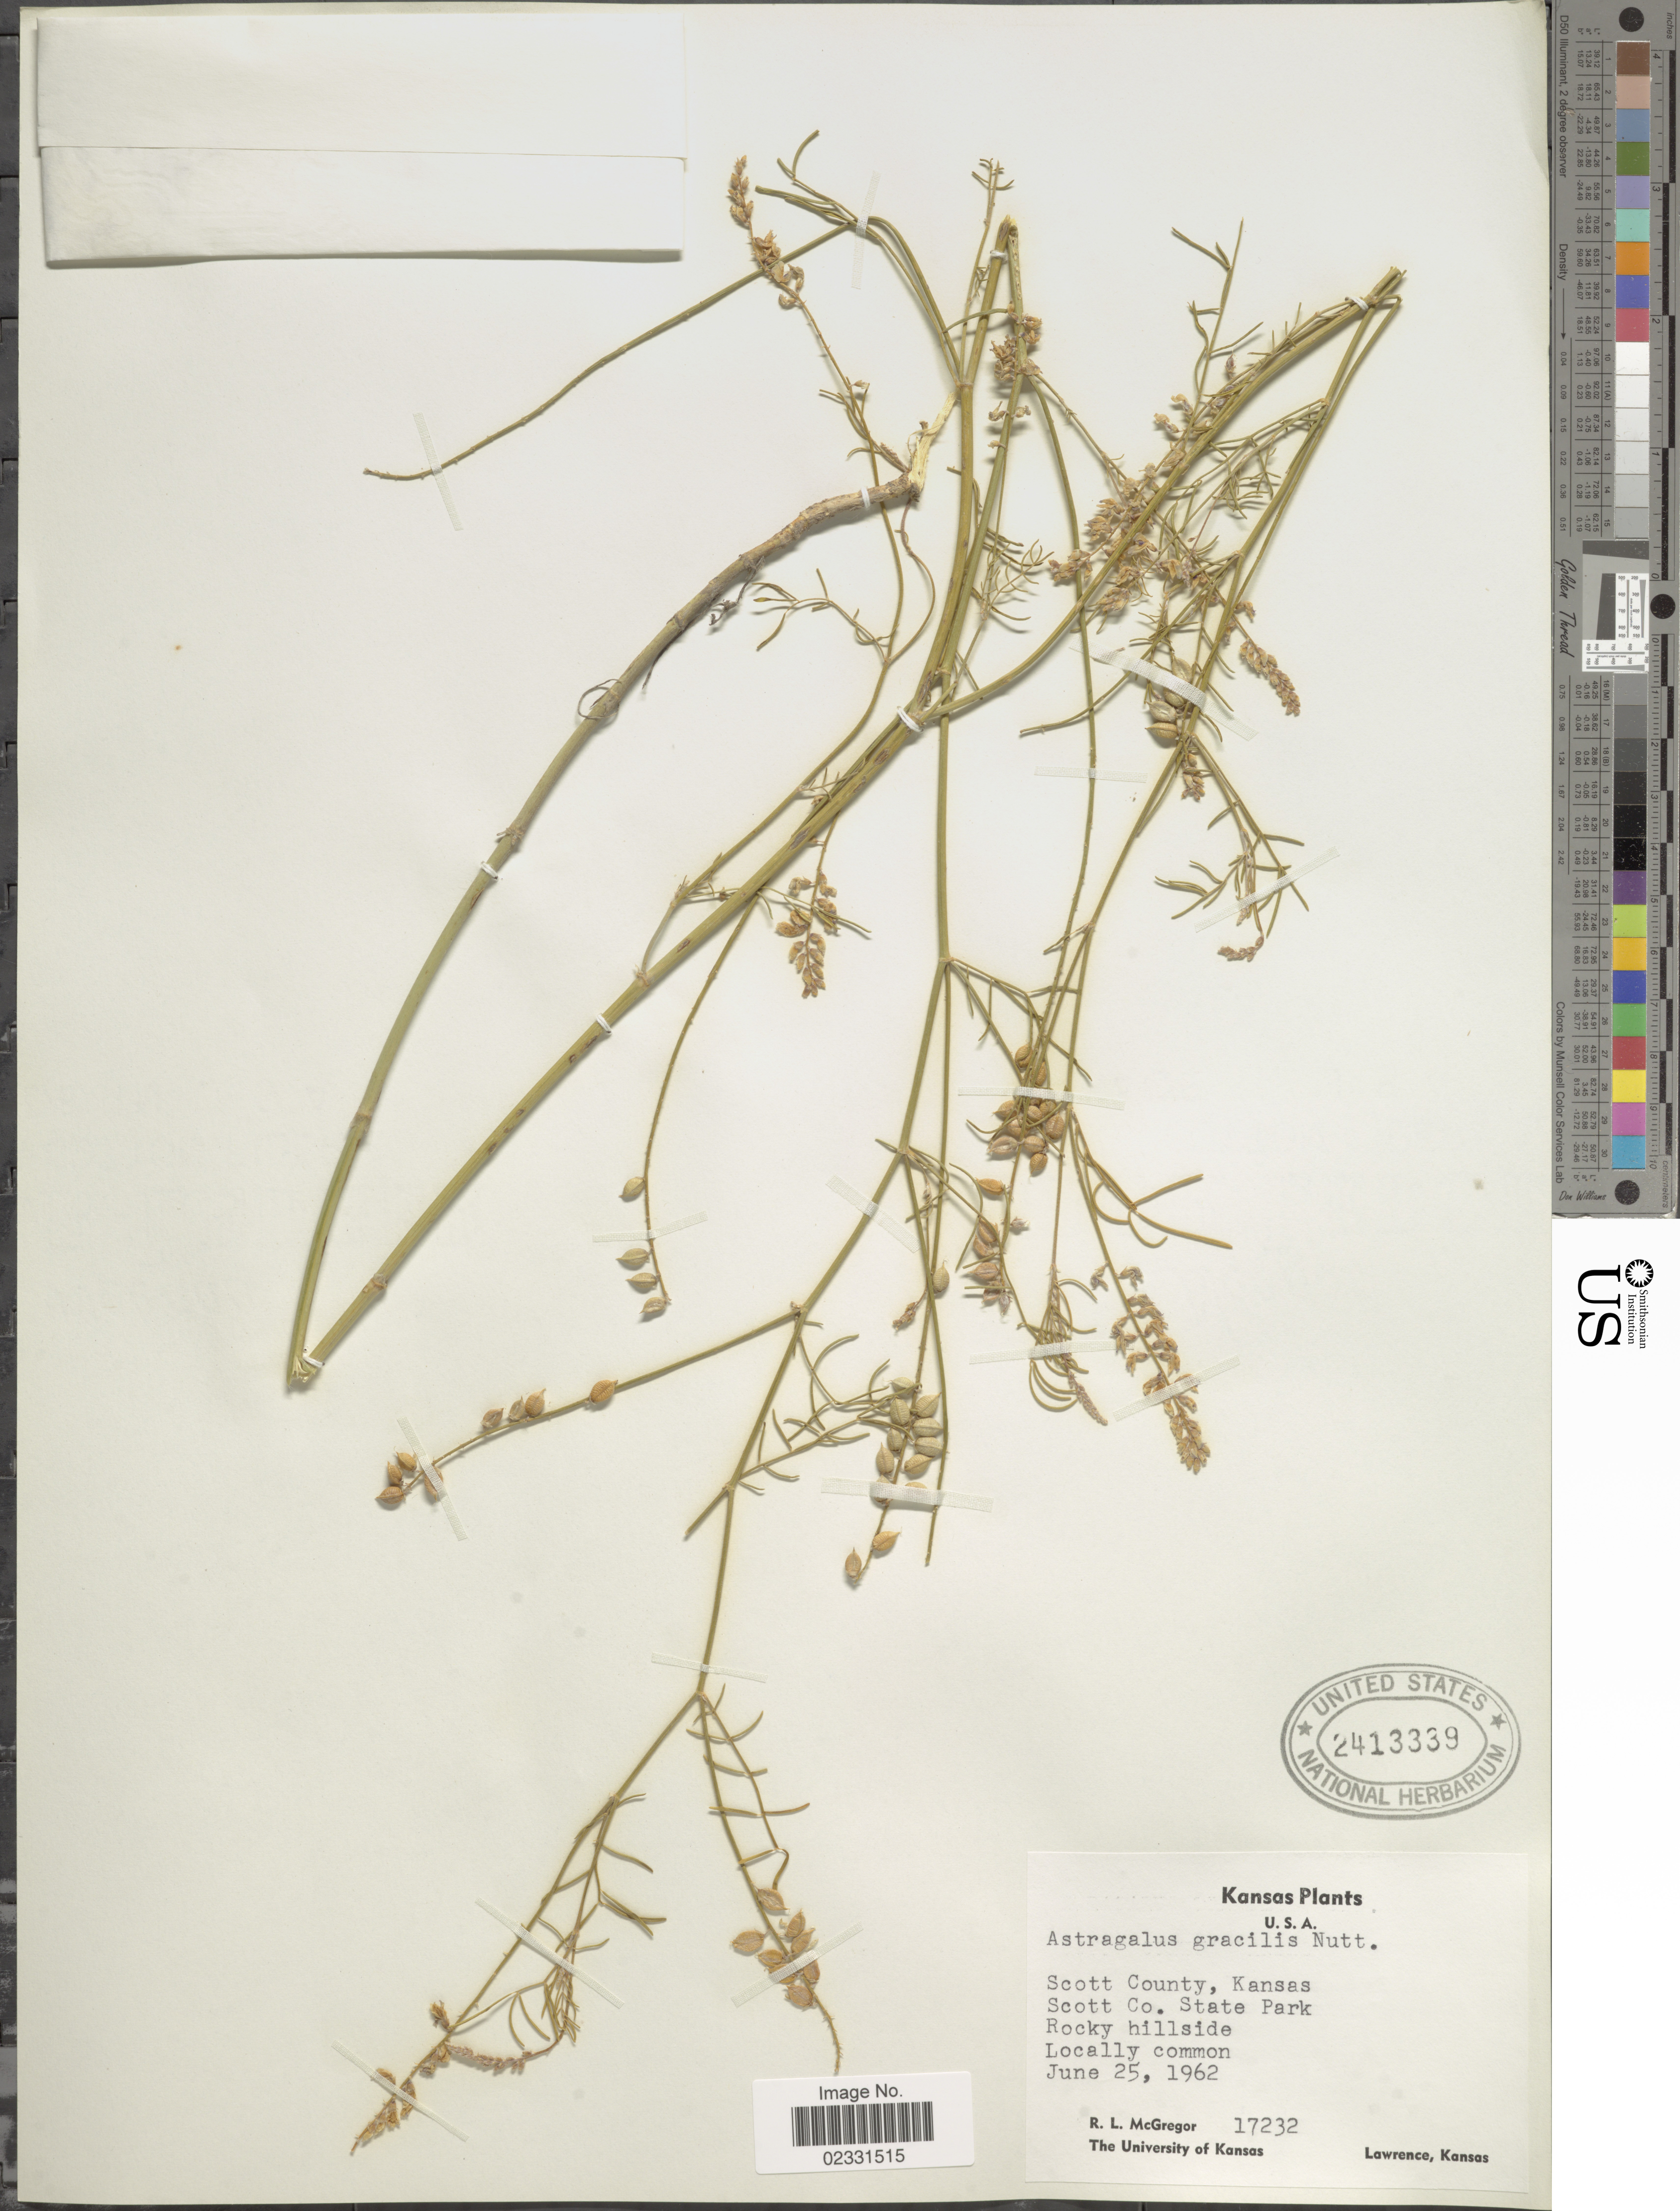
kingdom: Plantae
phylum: Tracheophyta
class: Magnoliopsida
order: Fabales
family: Fabaceae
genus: Astragalus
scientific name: Astragalus gracilis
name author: Nutt.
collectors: R. McGregor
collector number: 17232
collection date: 1962-06-25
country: United States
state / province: Kansas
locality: Scott County, Scott Co. State Park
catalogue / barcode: US 2413339